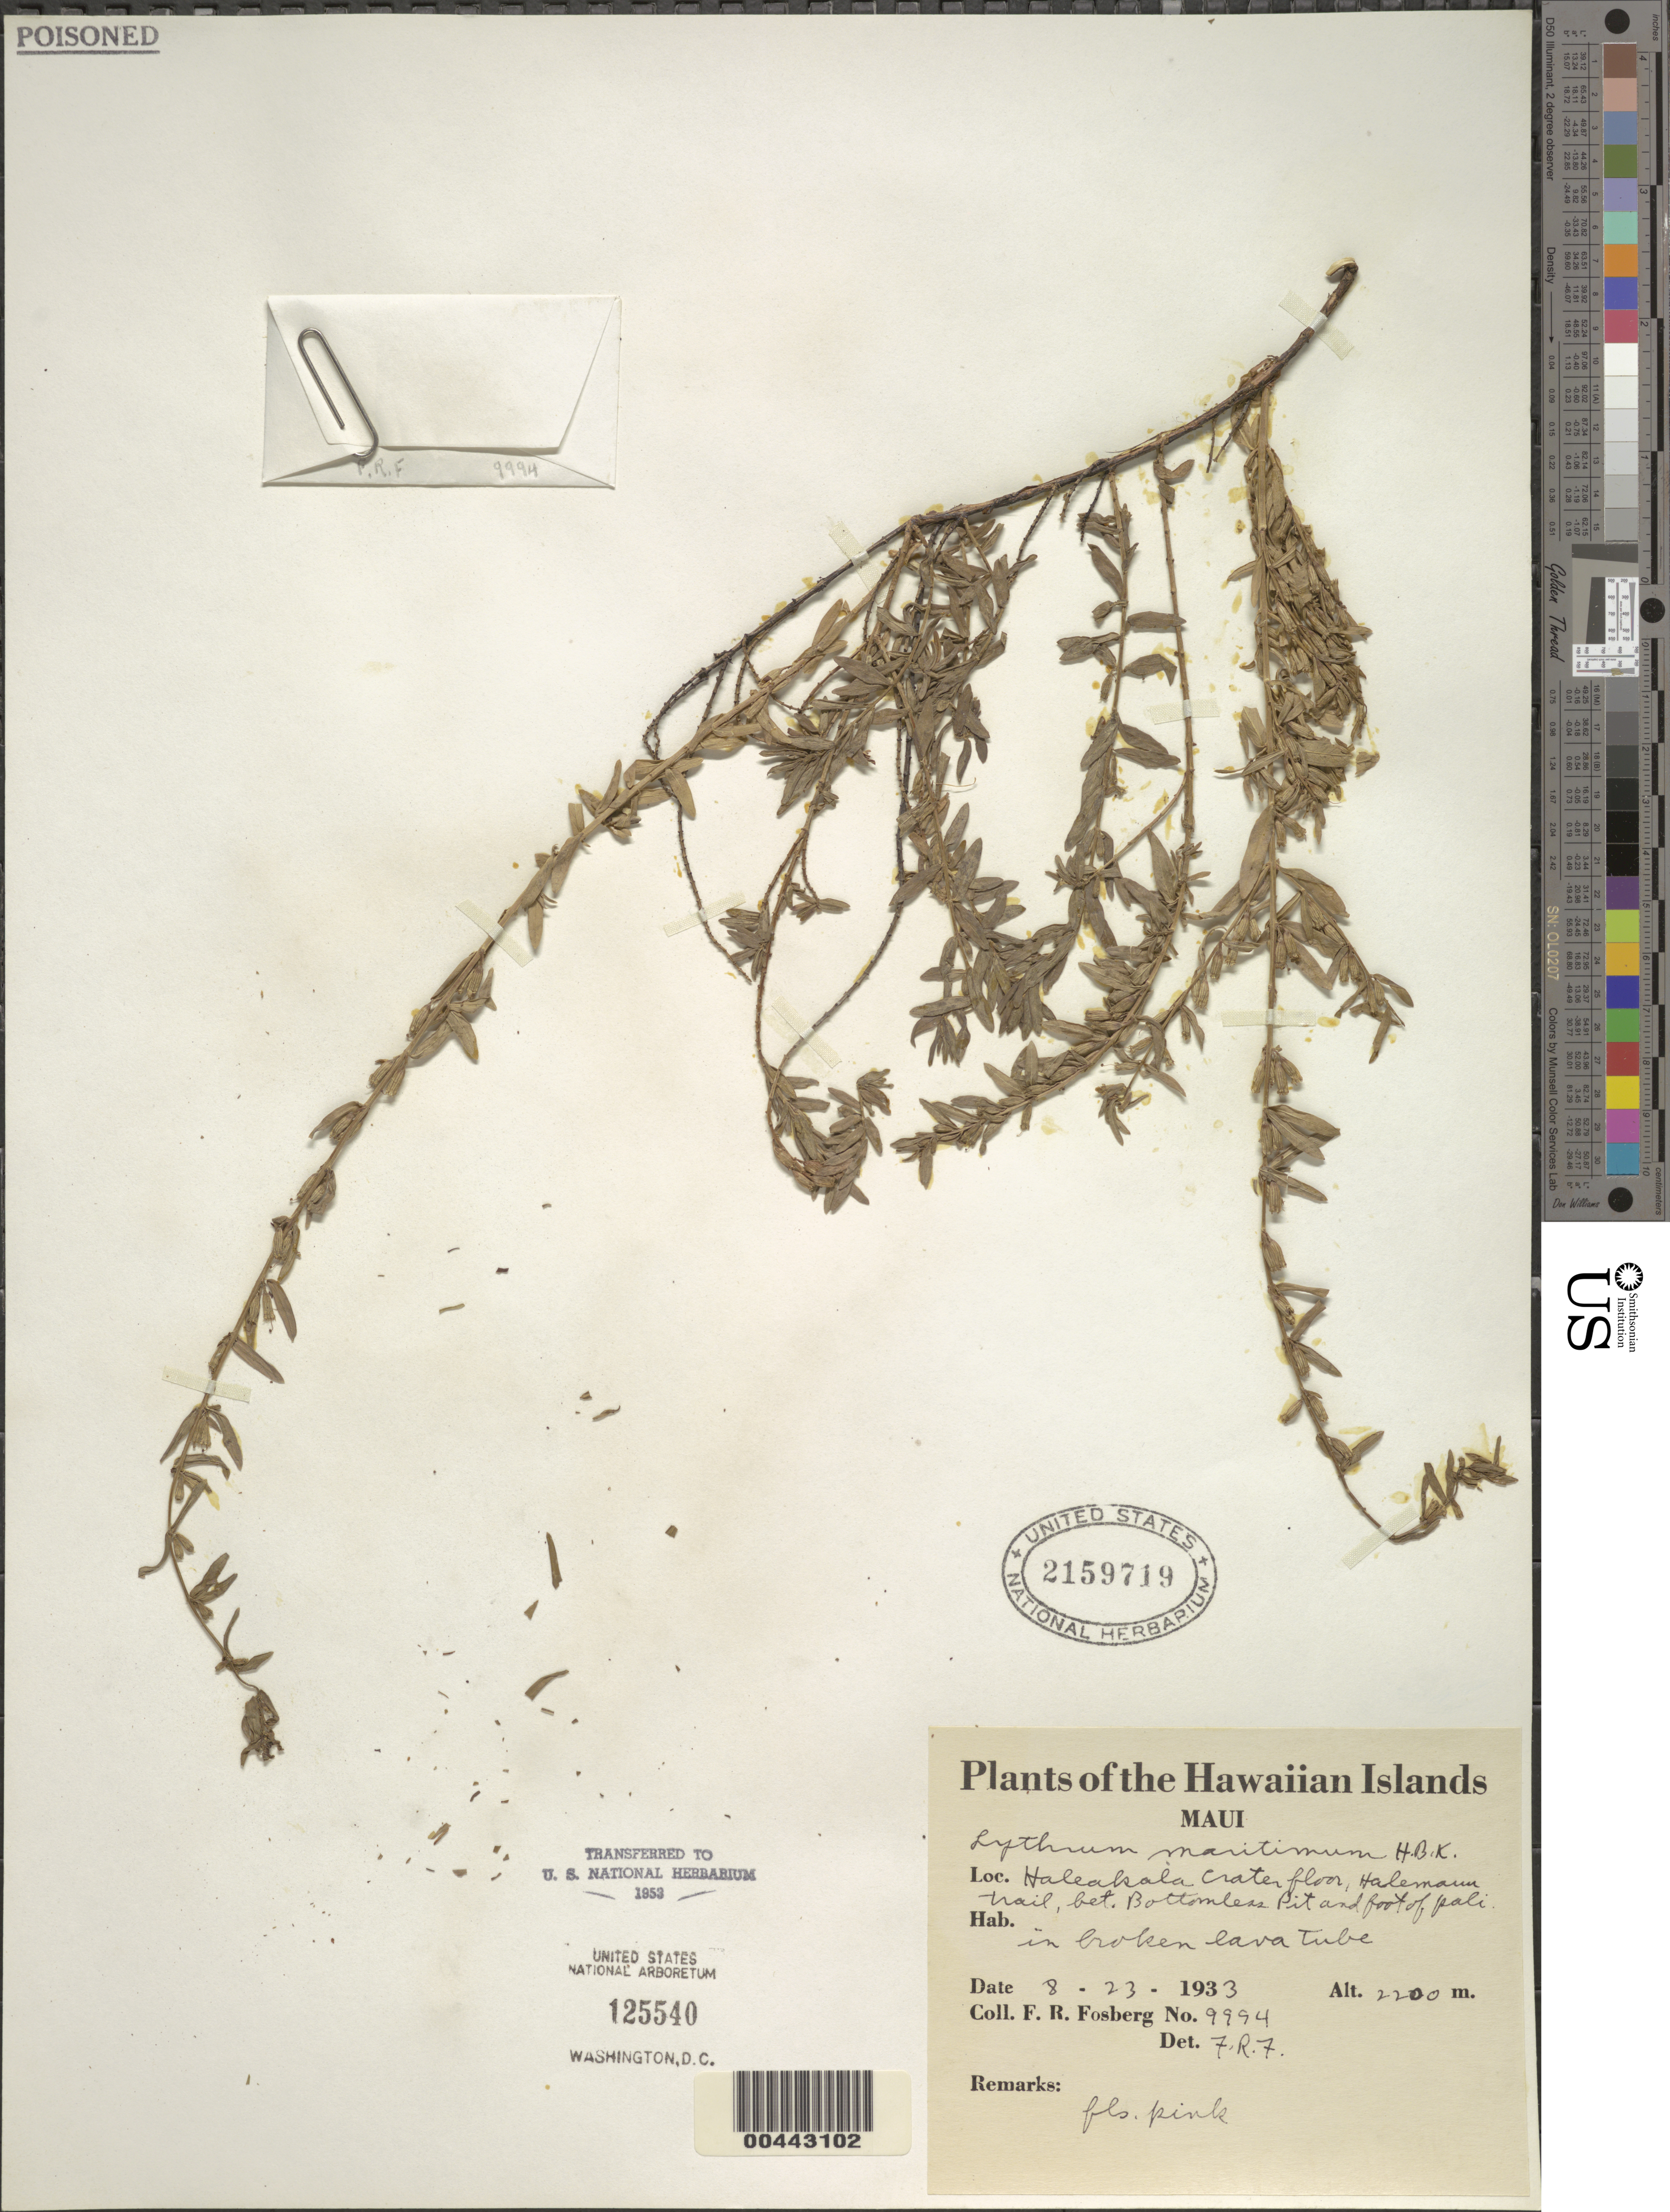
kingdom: Plantae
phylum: Tracheophyta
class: Magnoliopsida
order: Myrtales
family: Lythraceae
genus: Lythrum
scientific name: Lythrum maritimum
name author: Kunth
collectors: F. R. Fosberg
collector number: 9994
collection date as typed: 23 Aug 1933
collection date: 1933-08-23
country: United States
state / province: Hawaii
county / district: Maui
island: Maui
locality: Haleakala Crater floor, Halemanu trail, between Bottomless Pit and foot of pali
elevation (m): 2200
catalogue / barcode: US 2159719